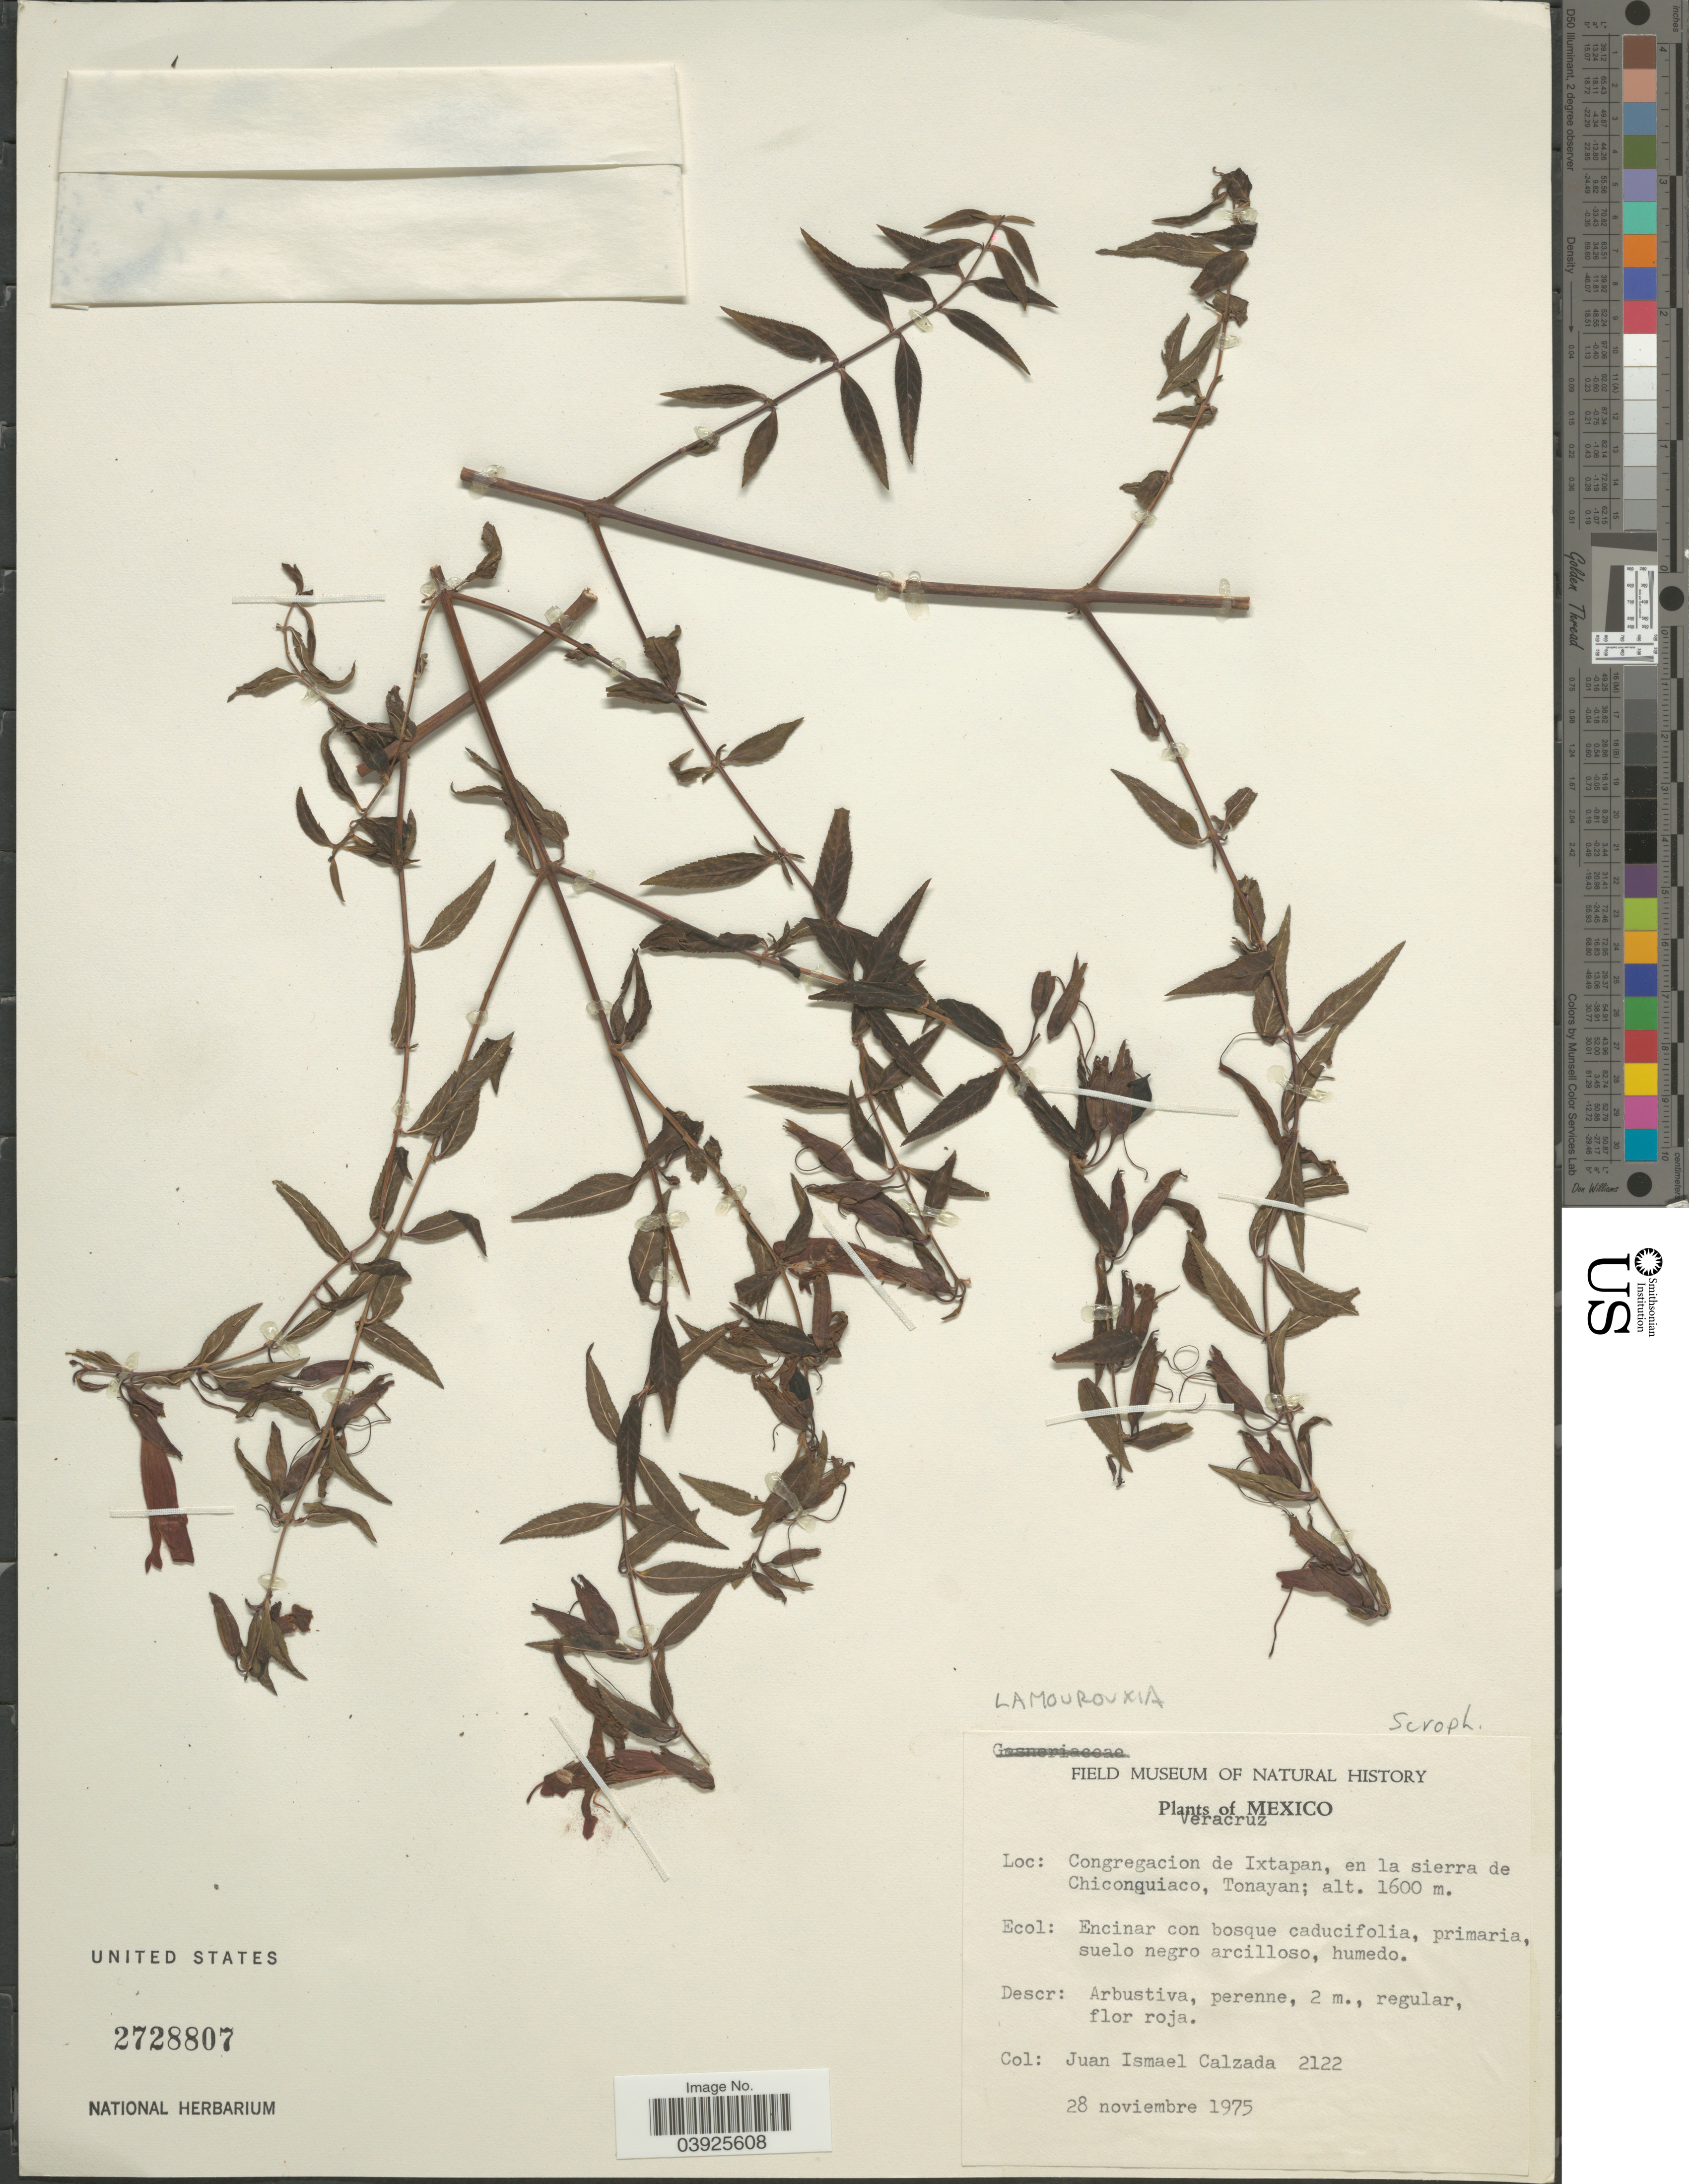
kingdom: Plantae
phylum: Tracheophyta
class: Magnoliopsida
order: Lamiales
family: Orobanchaceae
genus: Lamourouxia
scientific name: Lamourouxia sp.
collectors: J. I. Calzada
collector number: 2122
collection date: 1975-11-28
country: Mexico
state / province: Veracruz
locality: Veracruz. Congregacion de Ixtapan, en la sierra de Chiconquiaco, Tonayan.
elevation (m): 1600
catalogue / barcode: US 2728807